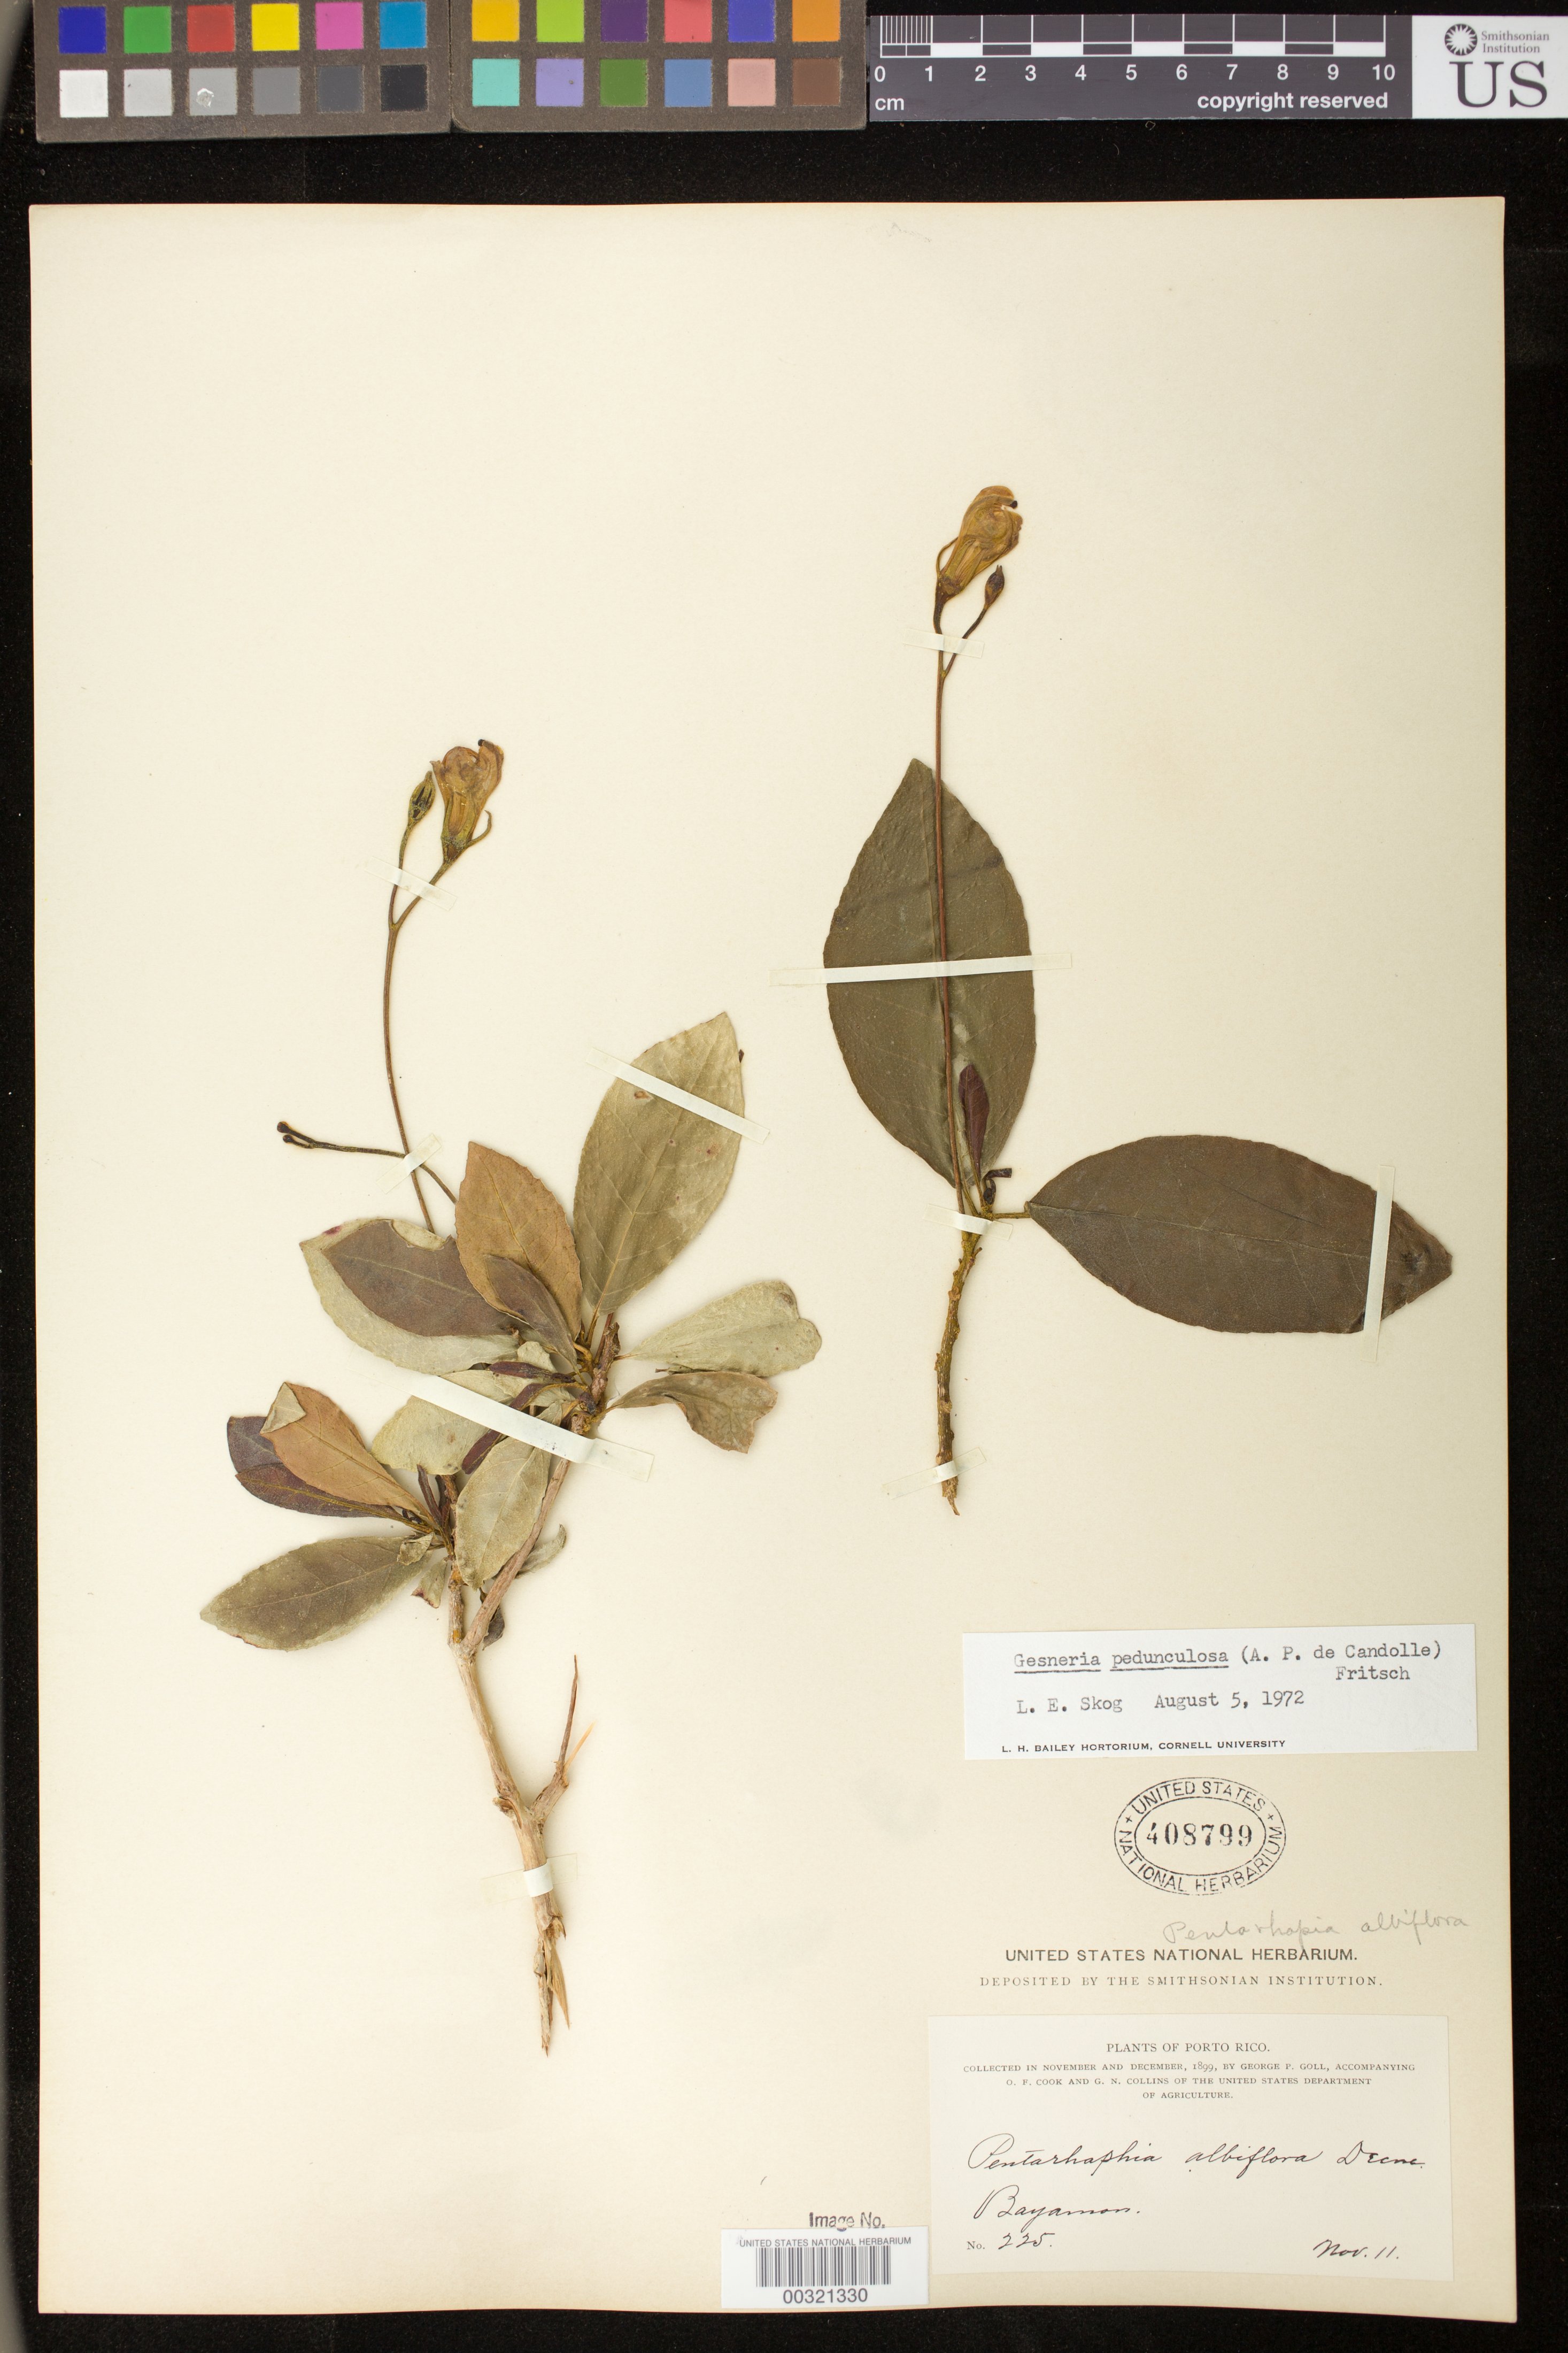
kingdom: Plantae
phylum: Tracheophyta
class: Magnoliopsida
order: Lamiales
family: Gesneriaceae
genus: Gesneria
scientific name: Gesneria pedunculosa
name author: (DC.) Fritsch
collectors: G. Goll, O. F. Cook & G. N. Collins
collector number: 225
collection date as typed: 11 Nov 1899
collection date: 1899-11-11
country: Puerto Rico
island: Puerto Rico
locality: Bayamon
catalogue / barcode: US 408799